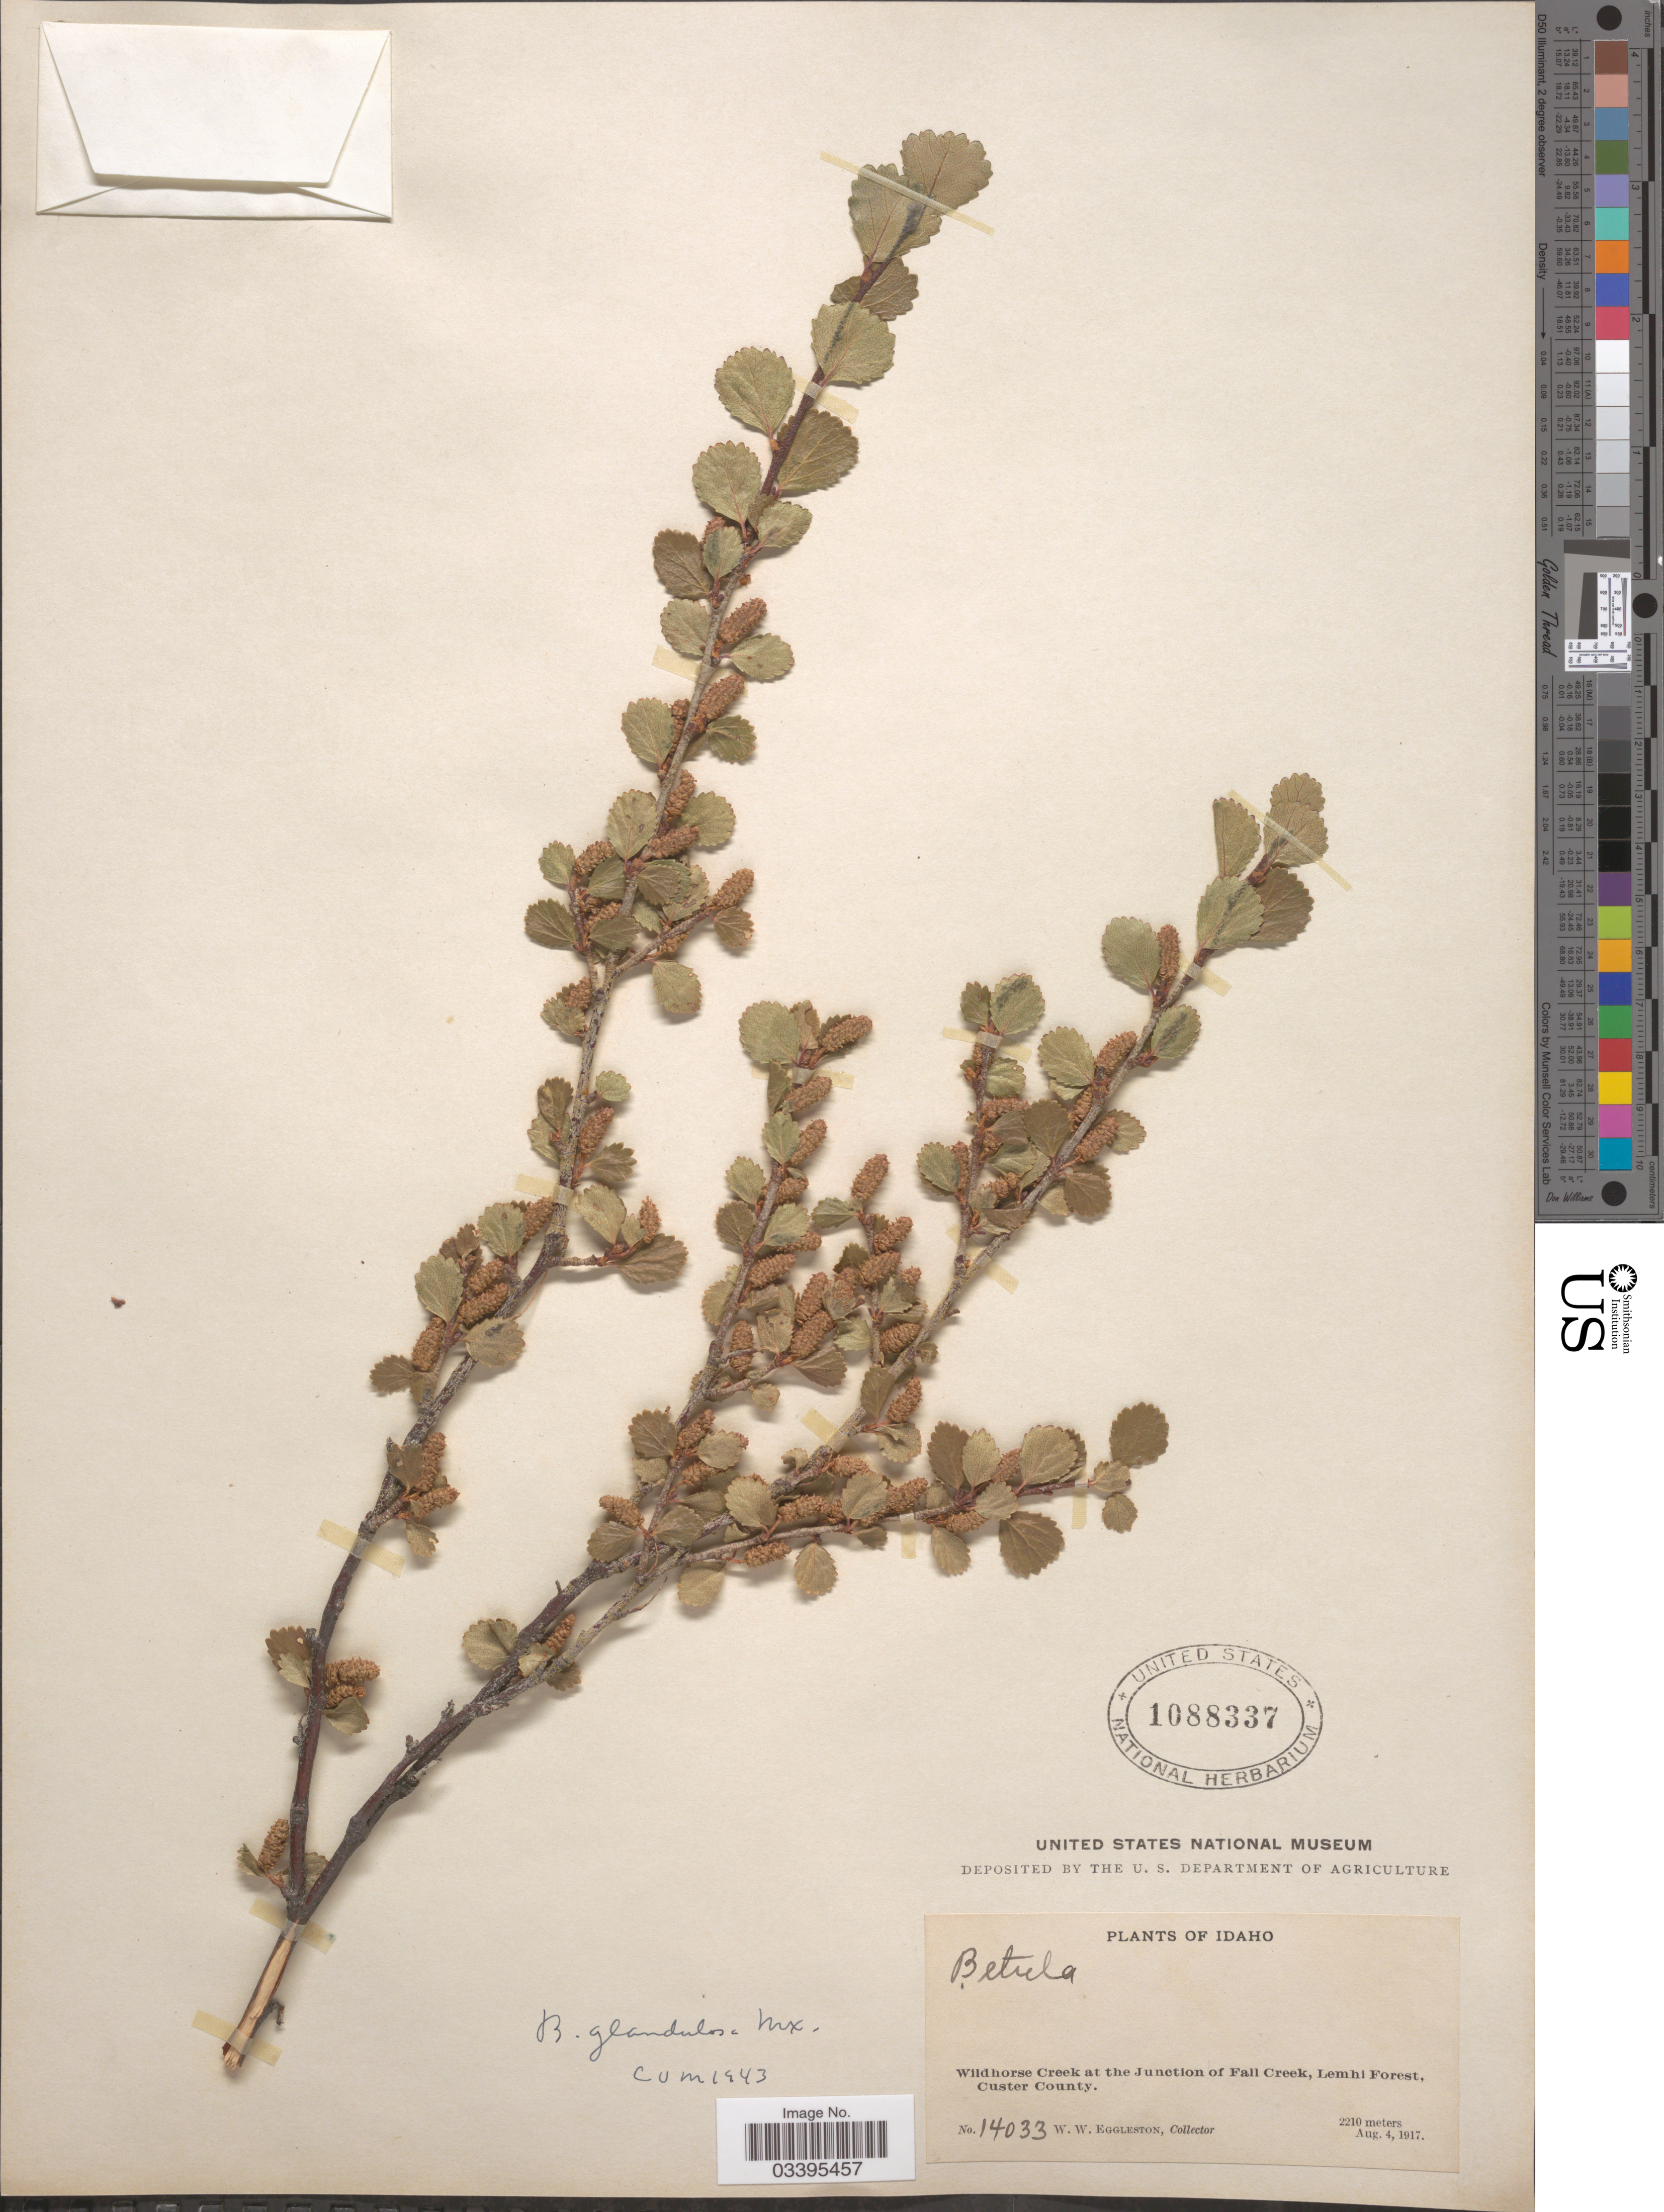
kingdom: Plantae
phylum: Tracheophyta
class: Magnoliopsida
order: Fagales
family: Betulaceae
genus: Betula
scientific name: Betula glandulosa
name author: Michx.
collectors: W. W. Eggleston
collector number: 14033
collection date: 1917-08-04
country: United States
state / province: Idaho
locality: Wildhorse Creek at the Junction of Fall Creek, Lemhi Forest, Custer County.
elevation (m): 2210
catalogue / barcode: US 1088337